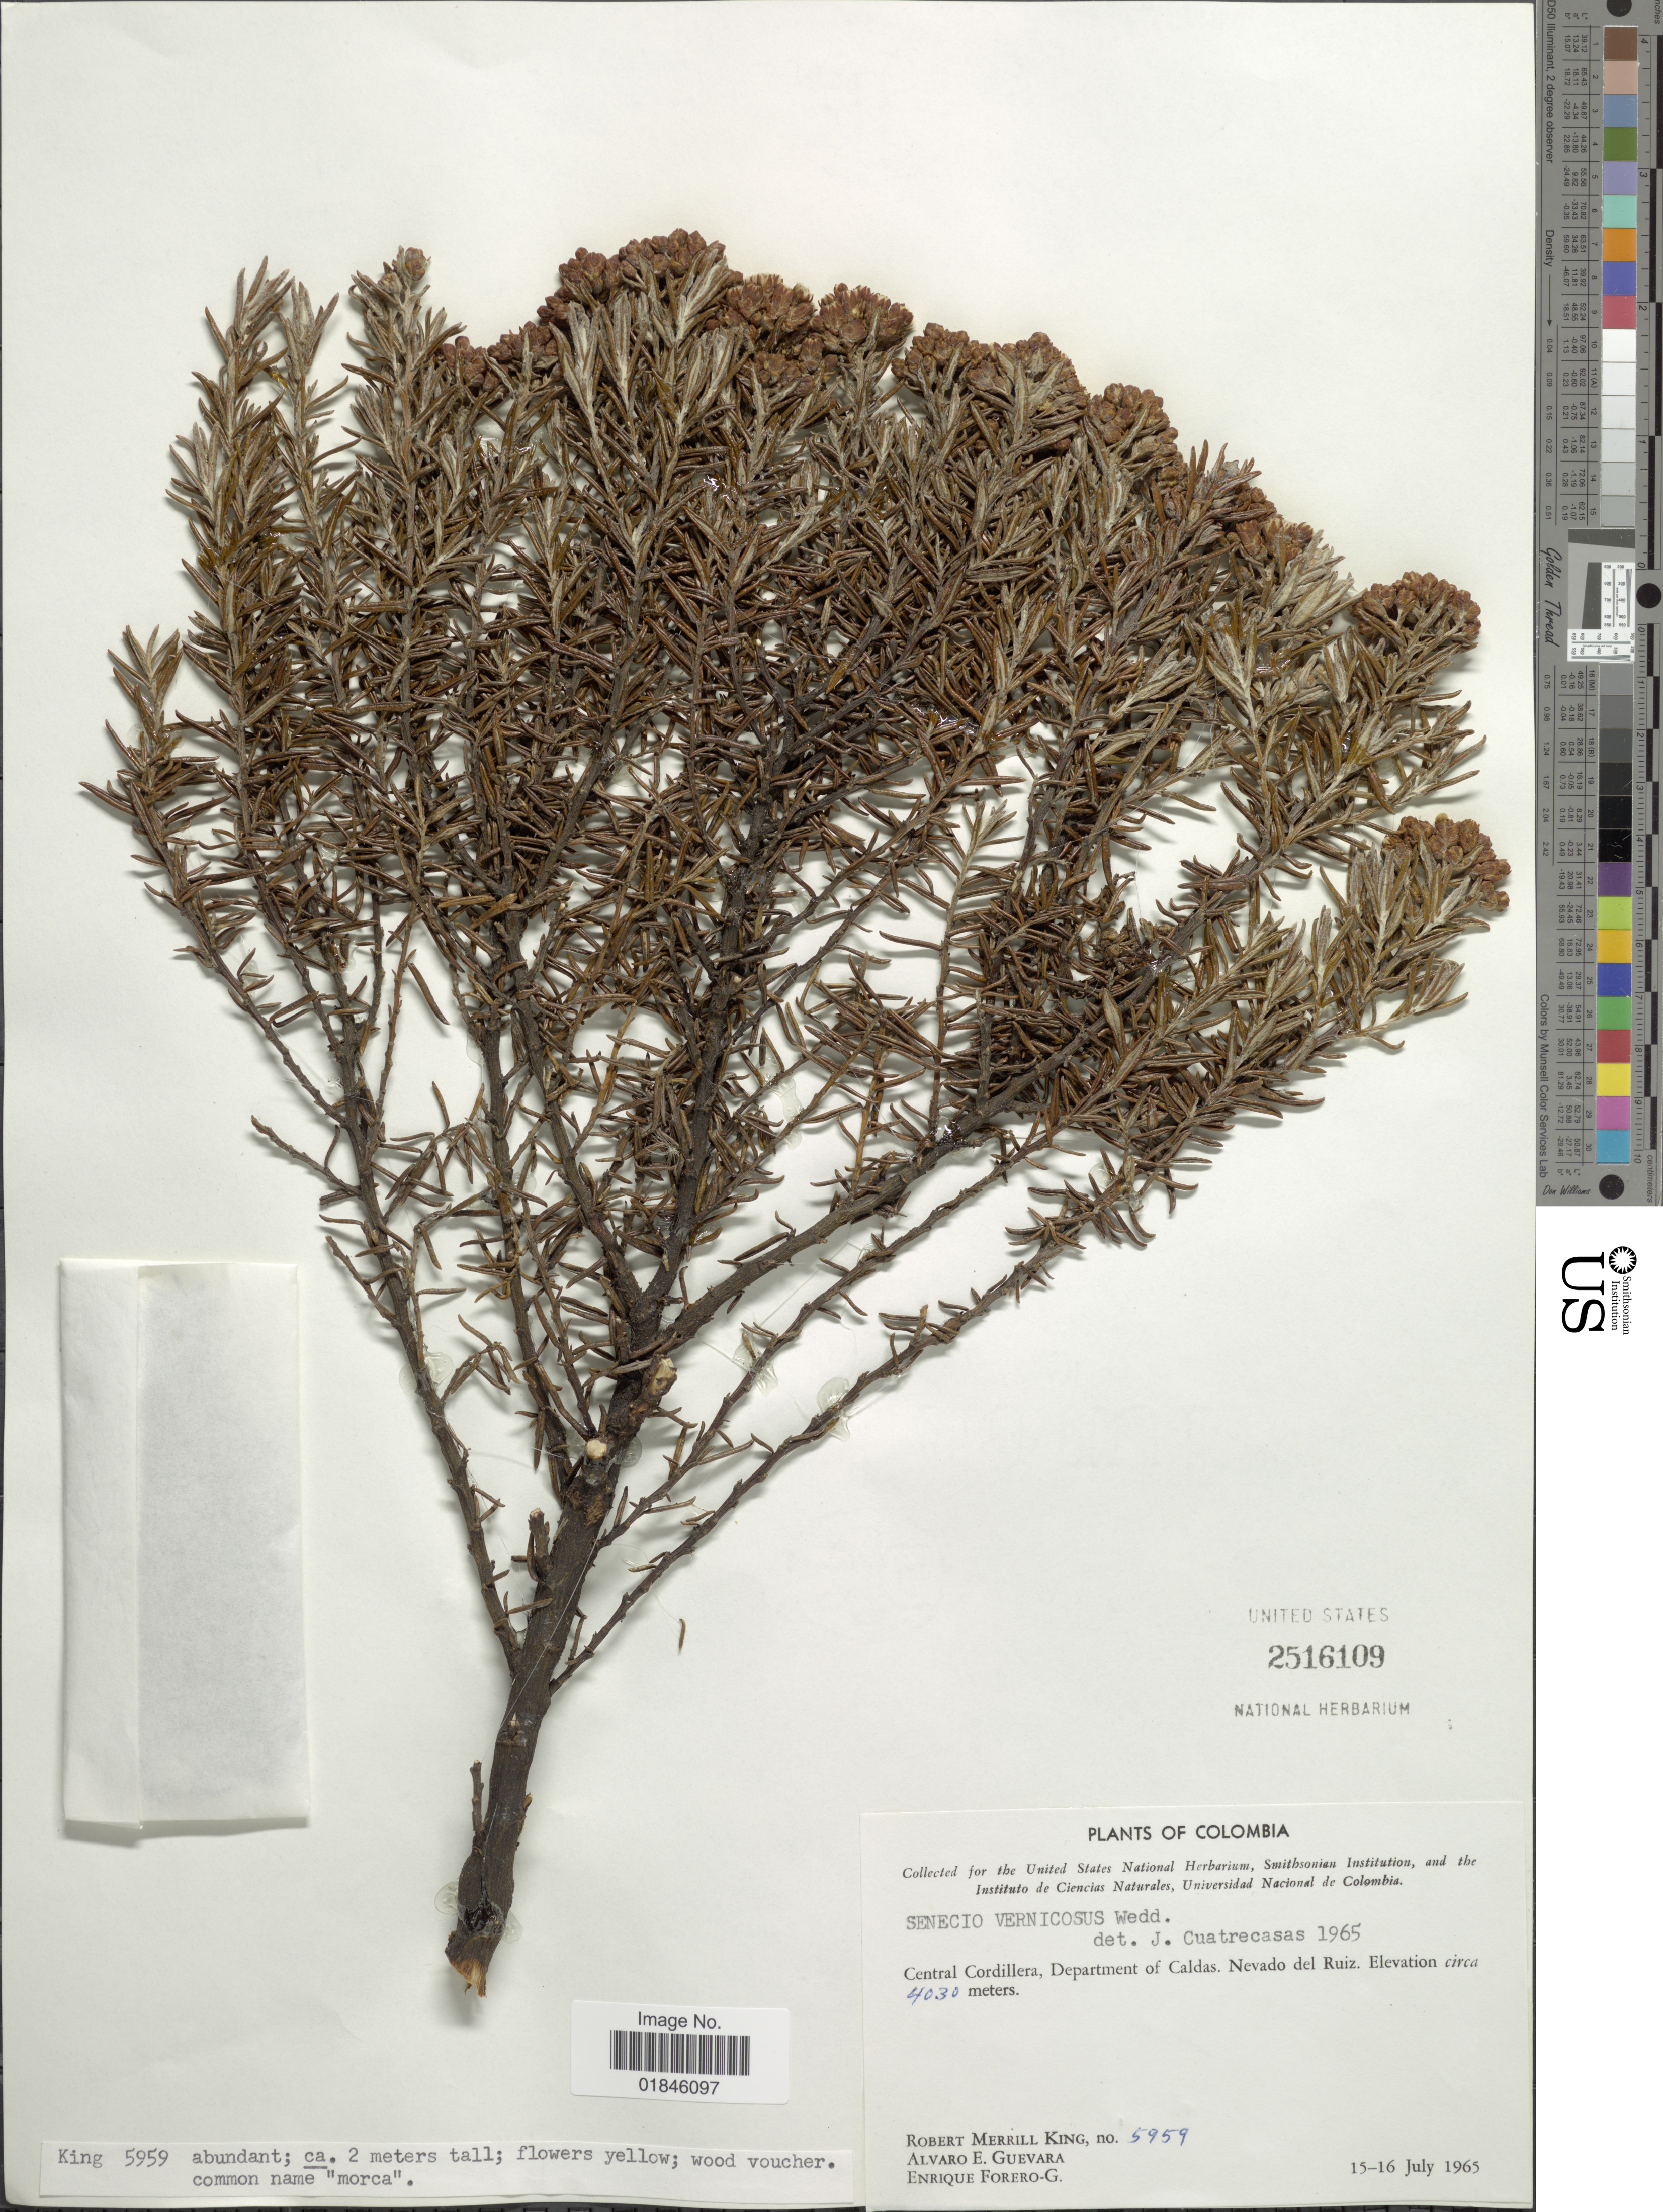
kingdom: Plantae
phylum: Tracheophyta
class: Magnoliopsida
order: Asterales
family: Asteraceae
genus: Pentacalia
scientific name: Pentacalia vernicosa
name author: (Sch. Bip. ex Wedd.) Cuatrec.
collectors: R. M. King, A. E. Guevara & E. Forero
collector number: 5959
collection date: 1965-07-15/1965-07-16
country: Colombia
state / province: Caldas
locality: Central Cordillera, Department of Caldas. Nevado del Ruiz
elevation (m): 4030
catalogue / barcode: US 2516109